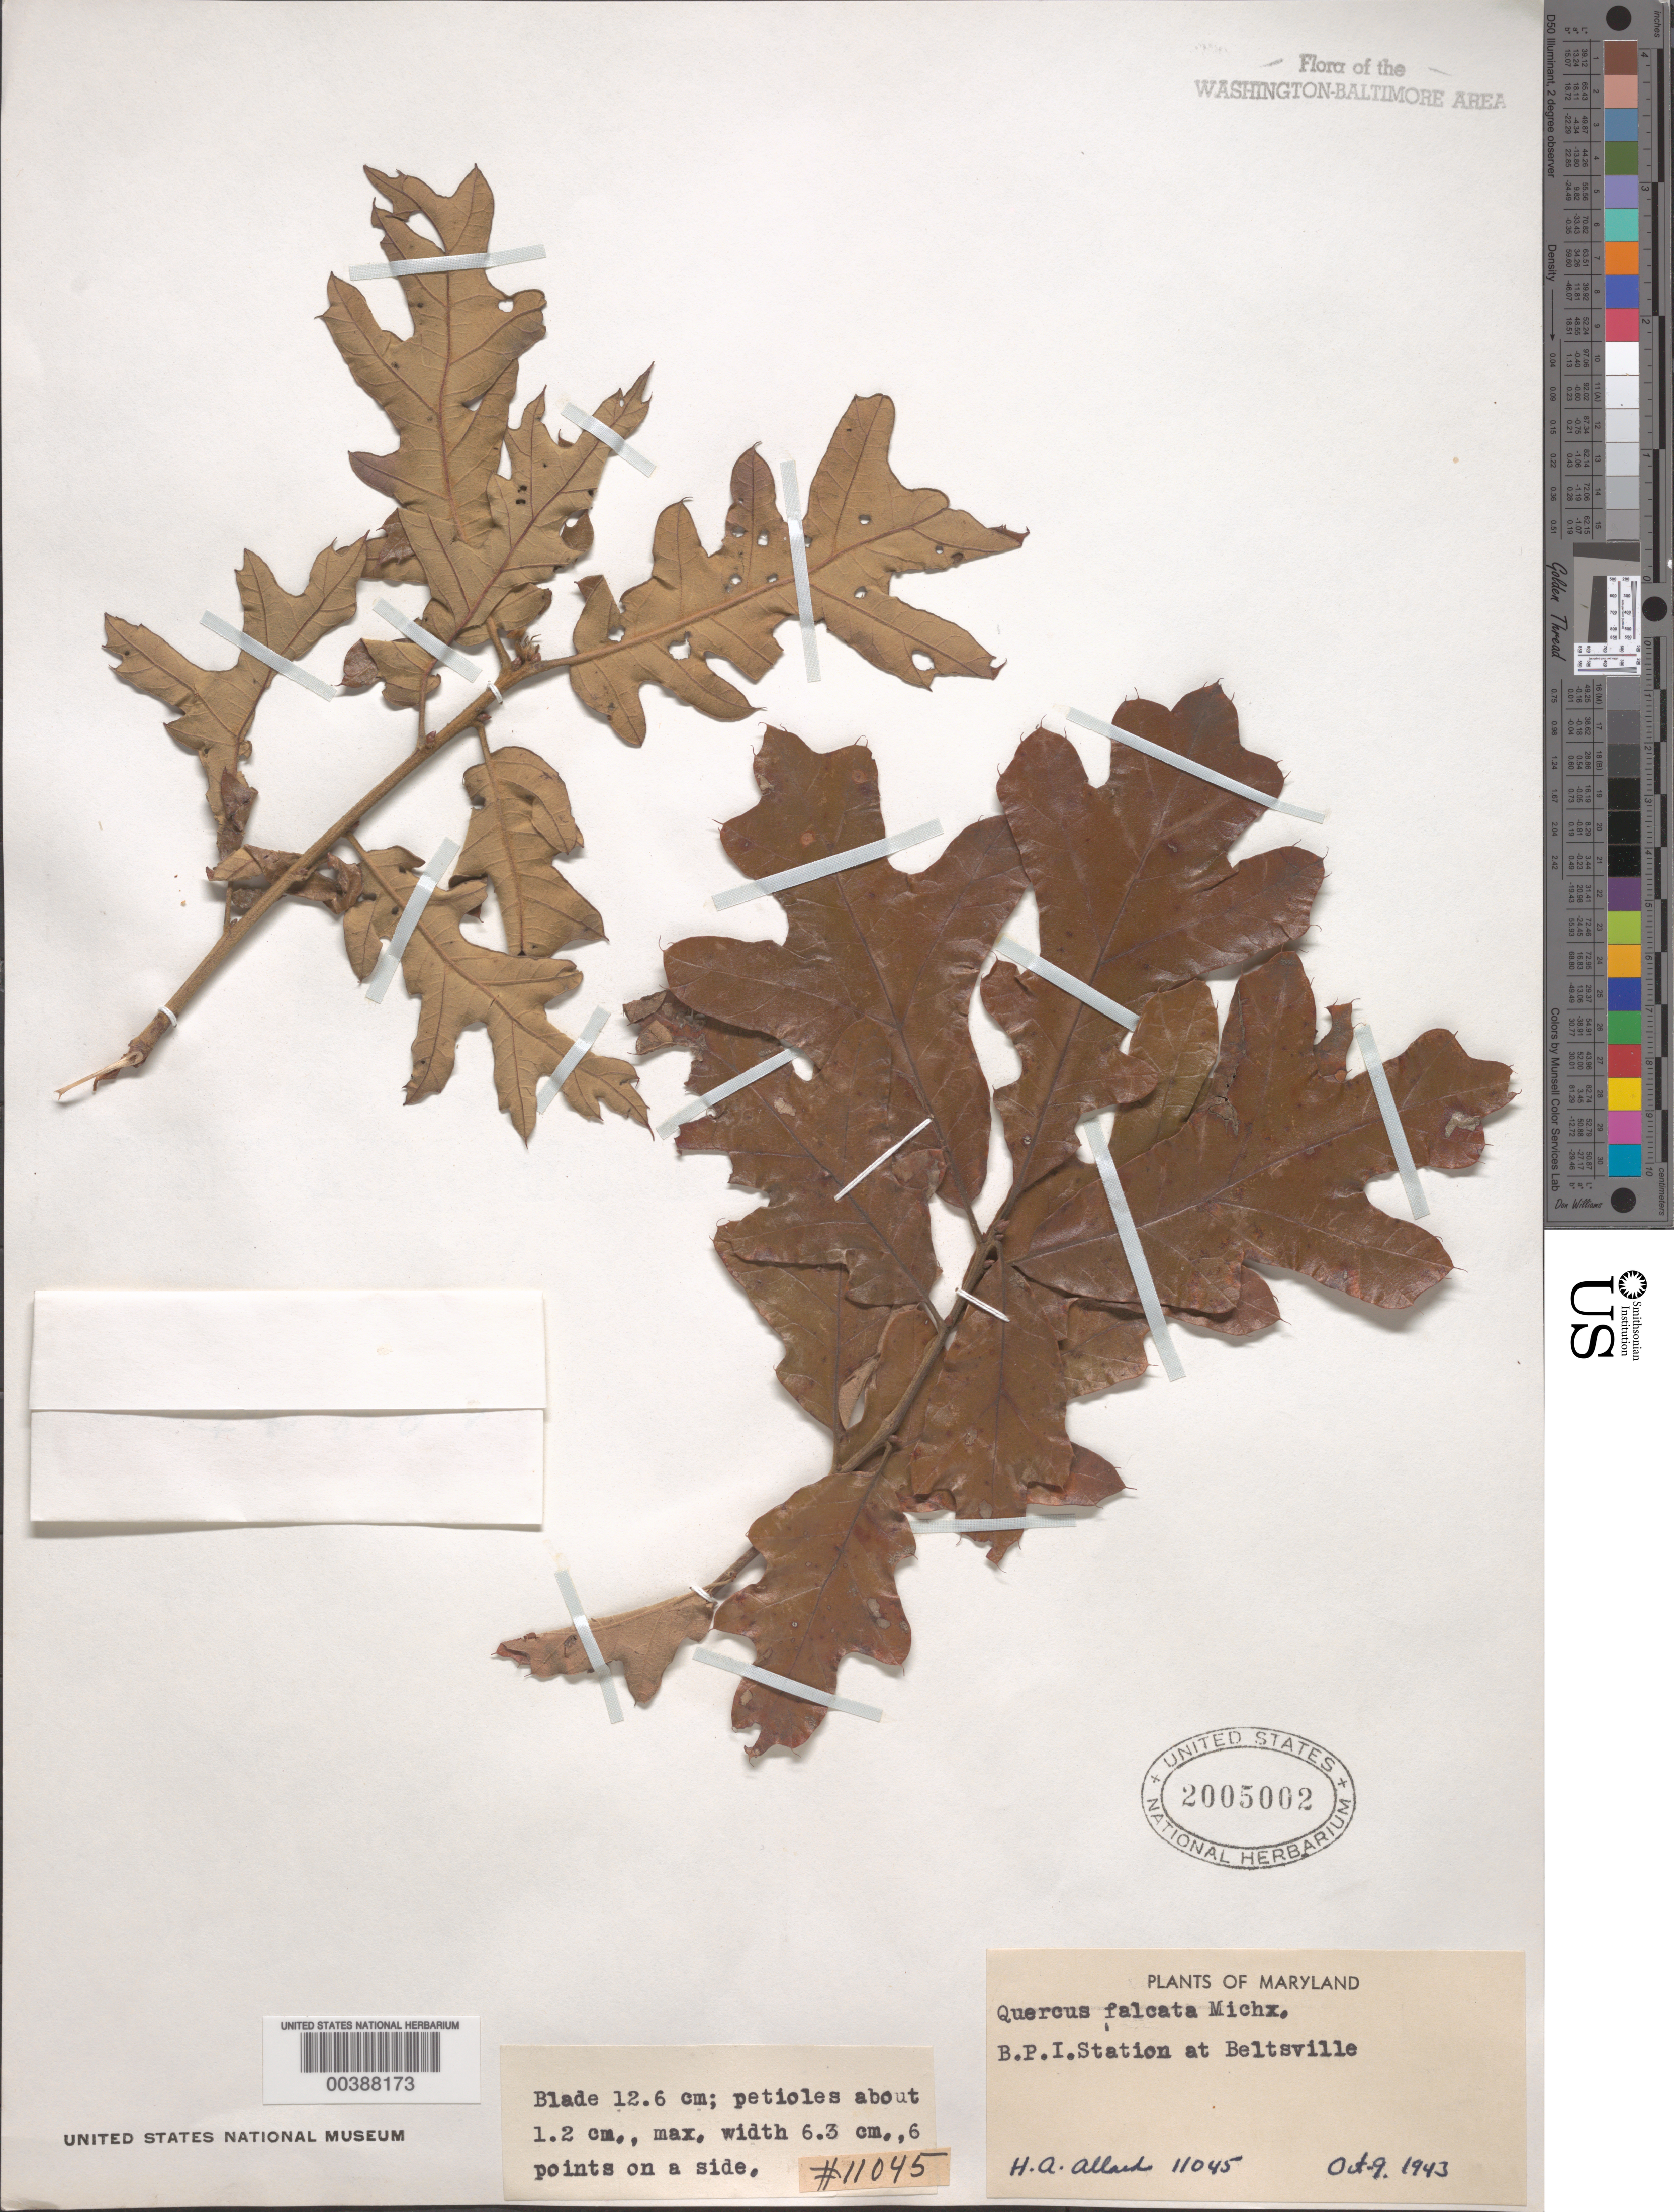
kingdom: Plantae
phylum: Tracheophyta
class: Magnoliopsida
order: Fagales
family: Fagaceae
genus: Quercus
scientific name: Quercus falcata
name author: Michx.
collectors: H. A. Allard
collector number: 11045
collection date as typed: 09 Oct 1943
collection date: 1943-10-09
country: United States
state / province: Maryland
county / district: Prince George's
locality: Beltsville, B.P.I. Station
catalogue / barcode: US 2005002